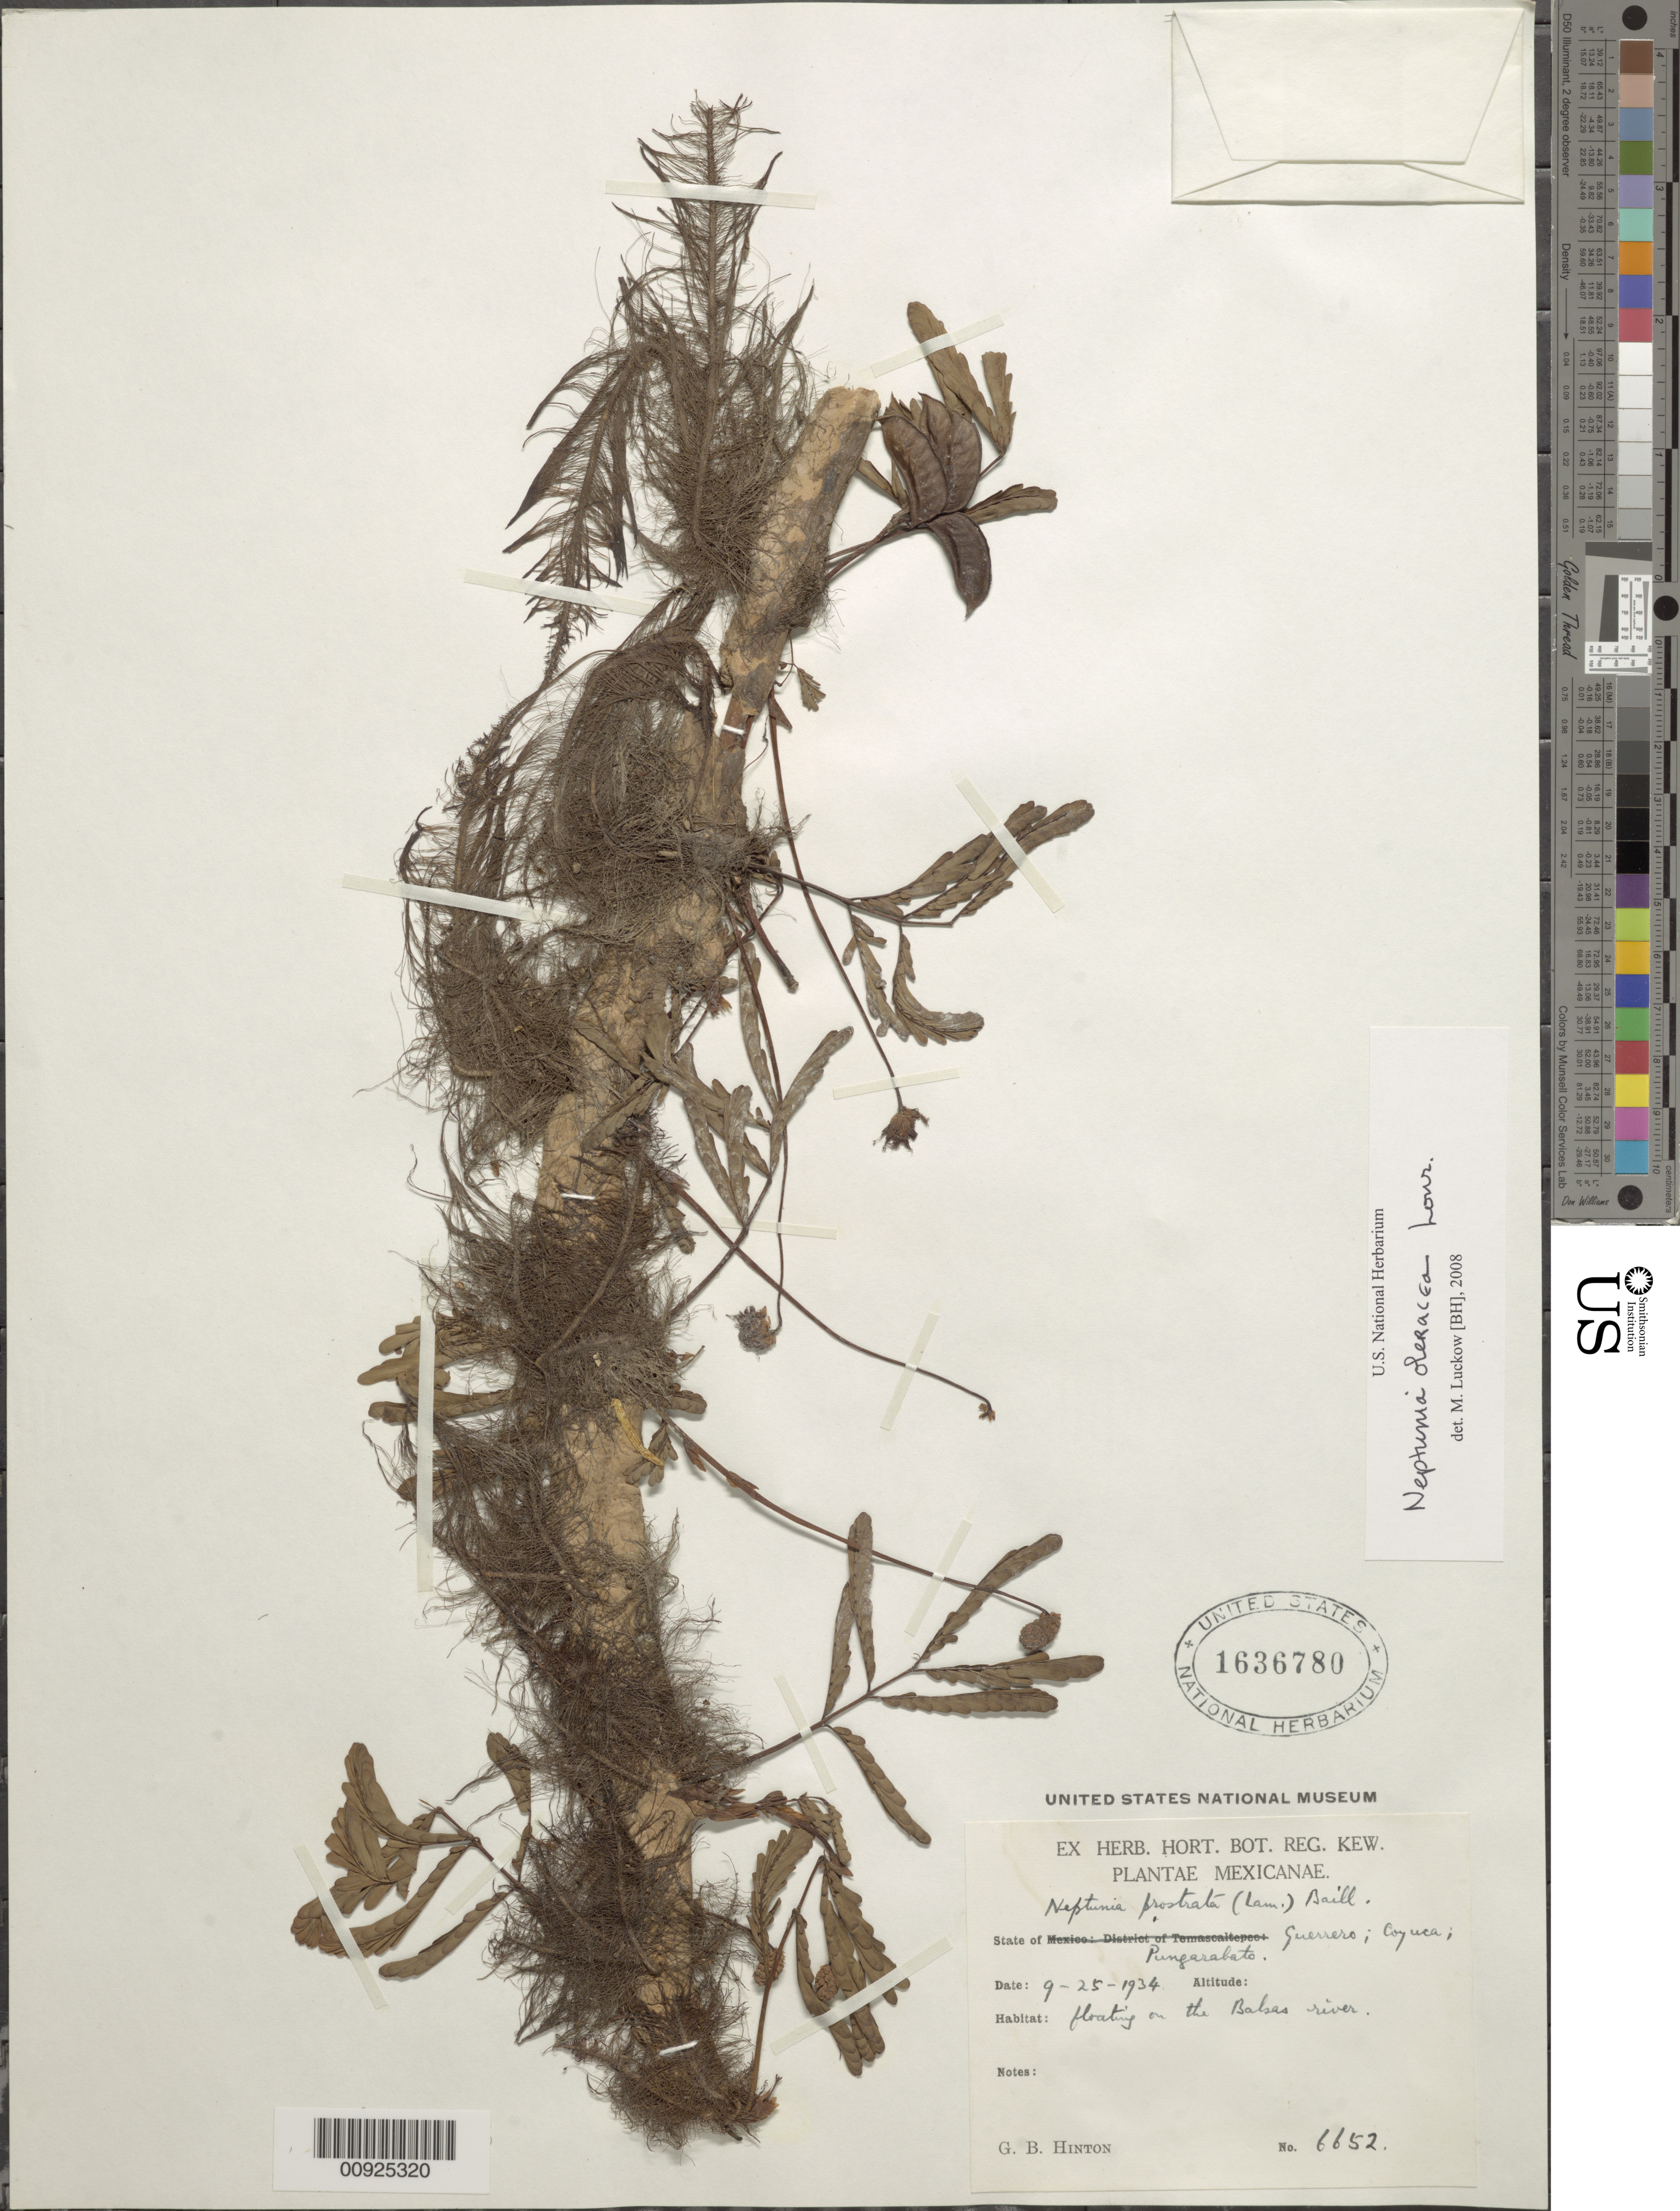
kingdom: Plantae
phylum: Tracheophyta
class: Magnoliopsida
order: Fabales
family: Fabaceae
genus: Neptunia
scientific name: Neptunia oleracea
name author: Lour.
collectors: G. B. Hinton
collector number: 6652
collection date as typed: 25 Sep 1934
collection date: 1934-09-25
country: Mexico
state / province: Guerrero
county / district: Coyuca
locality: State of Guerrero; Coyuca; Pungarabato, on the Balsas River.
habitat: Floating on the river.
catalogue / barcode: US 1636780